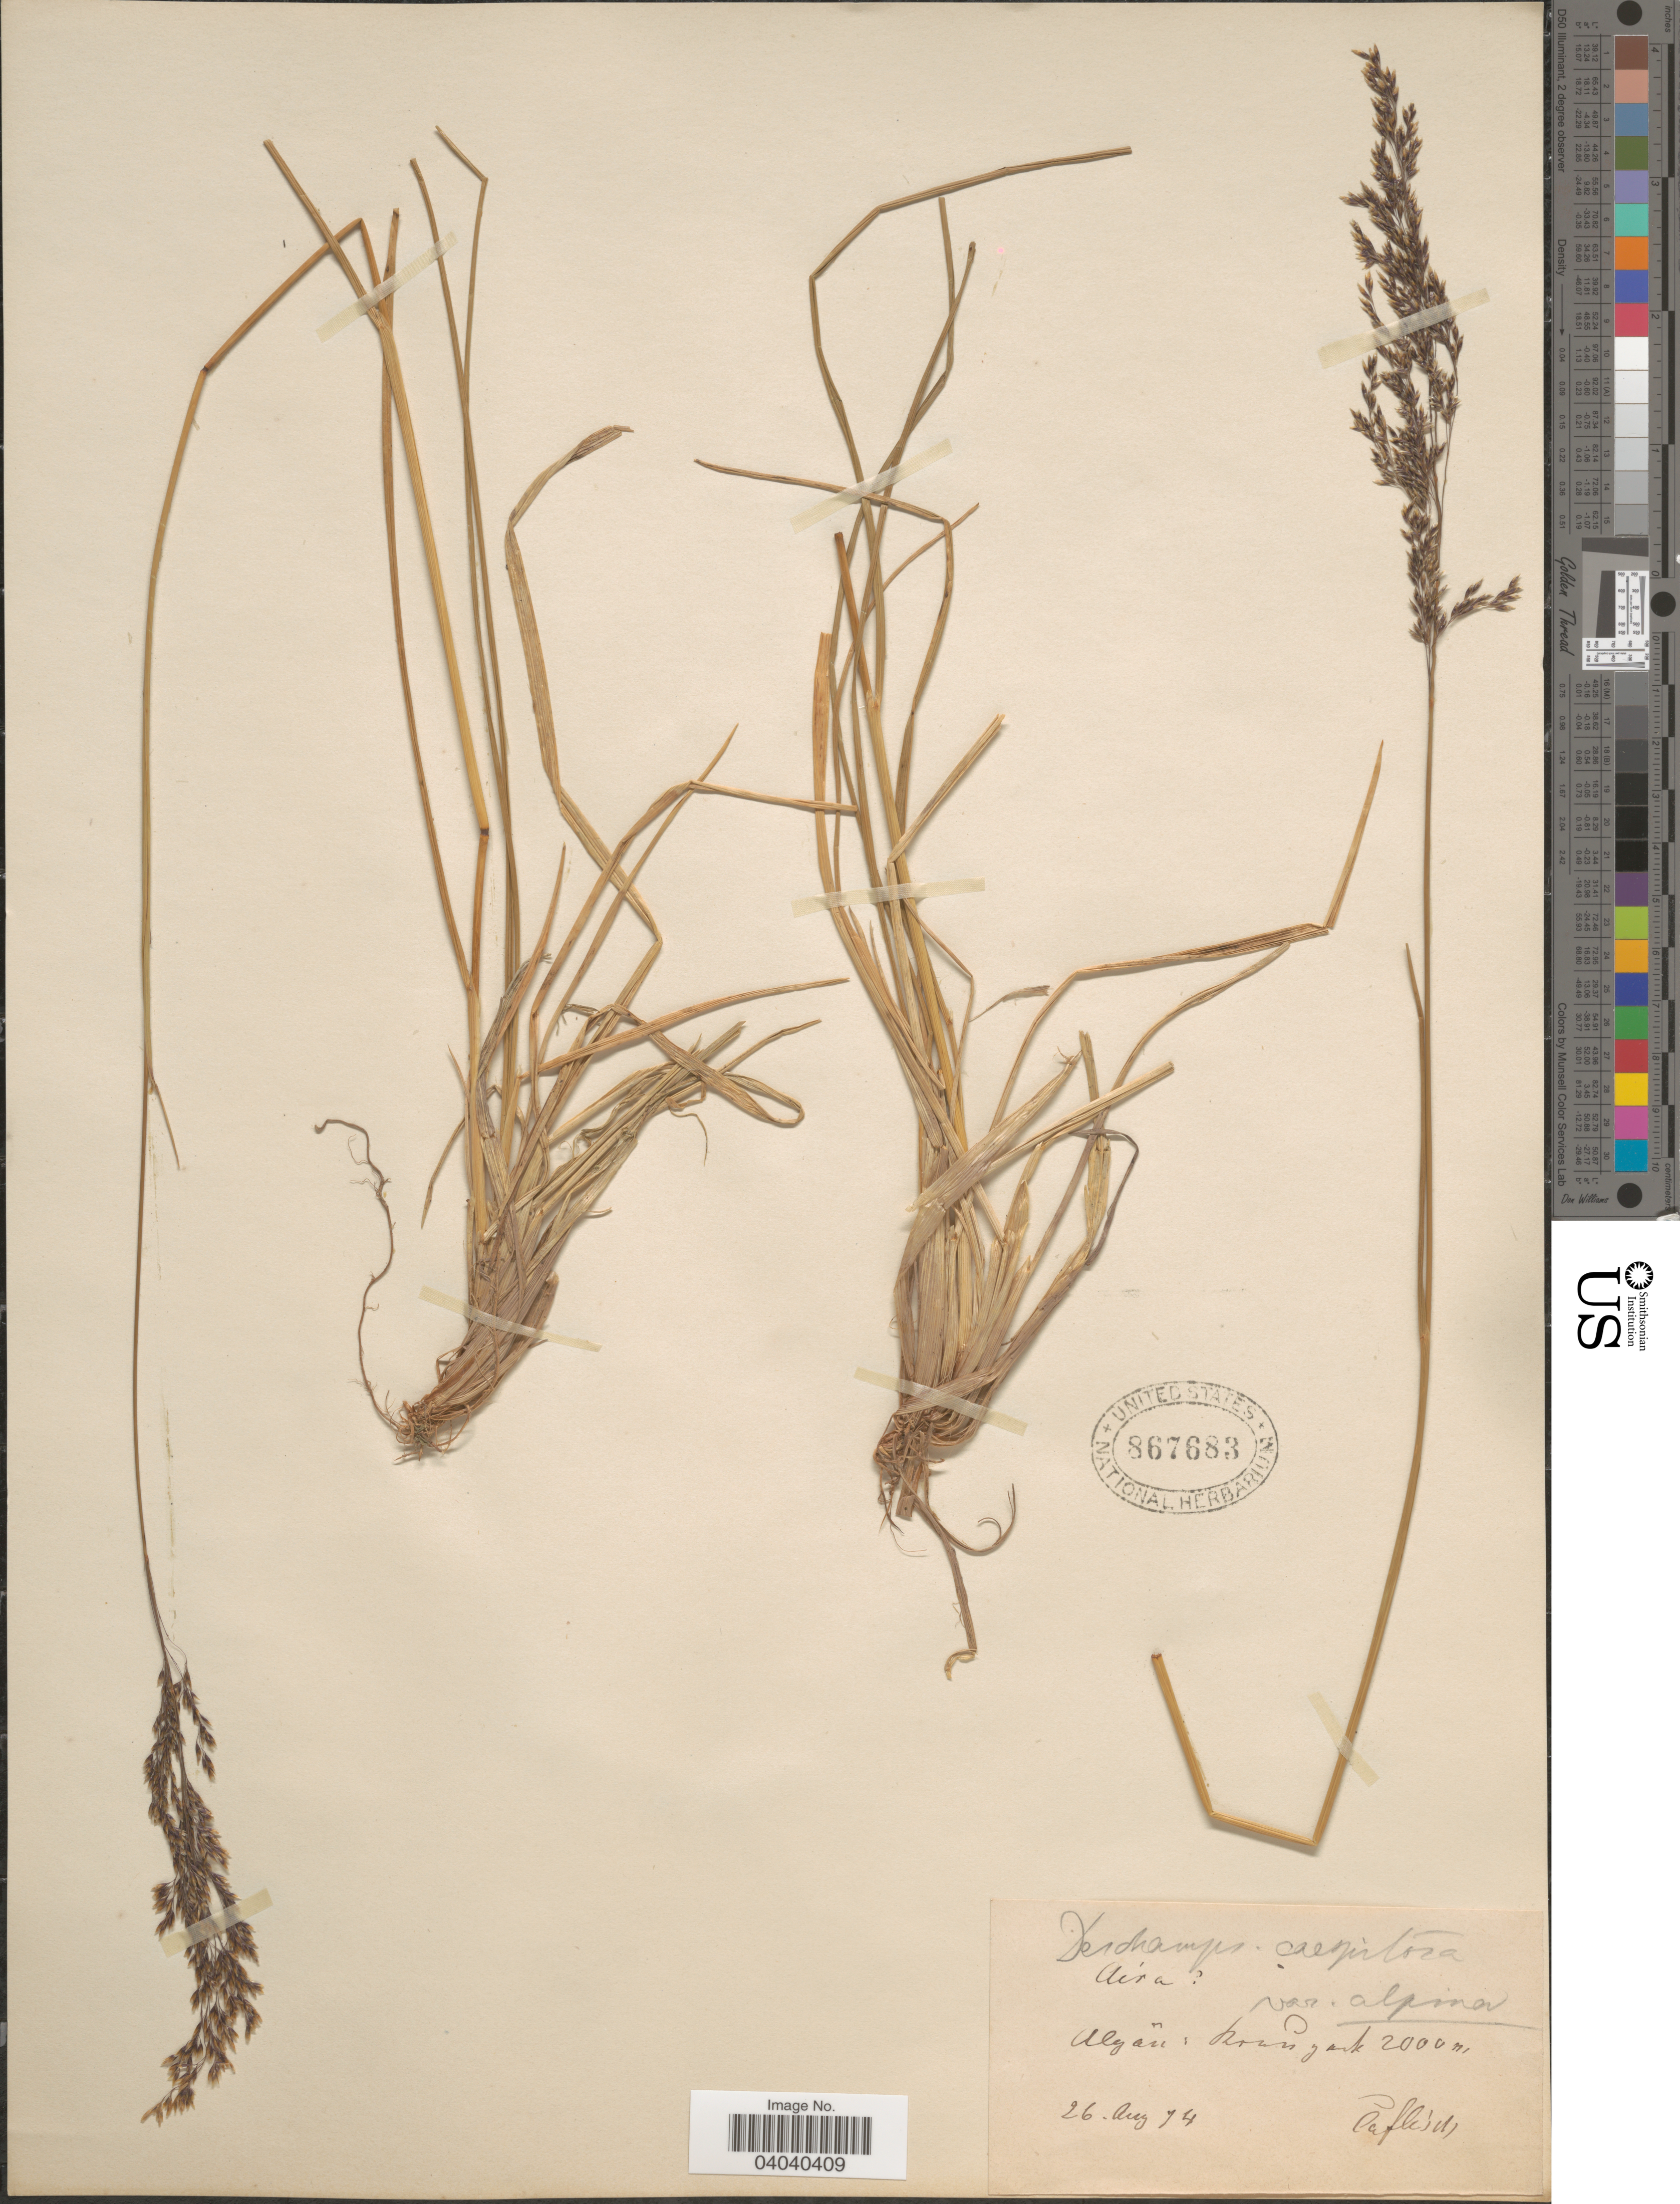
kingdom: Plantae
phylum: Tracheophyta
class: Liliopsida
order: Poales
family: Poaceae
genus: Deschampsia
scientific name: Deschampsia cespitosa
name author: (L.) P. Beauv.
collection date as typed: Transcribed d/m/y: 26/8/74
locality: Algan: Raunyark. [interpreted]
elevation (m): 2000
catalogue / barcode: US 867683